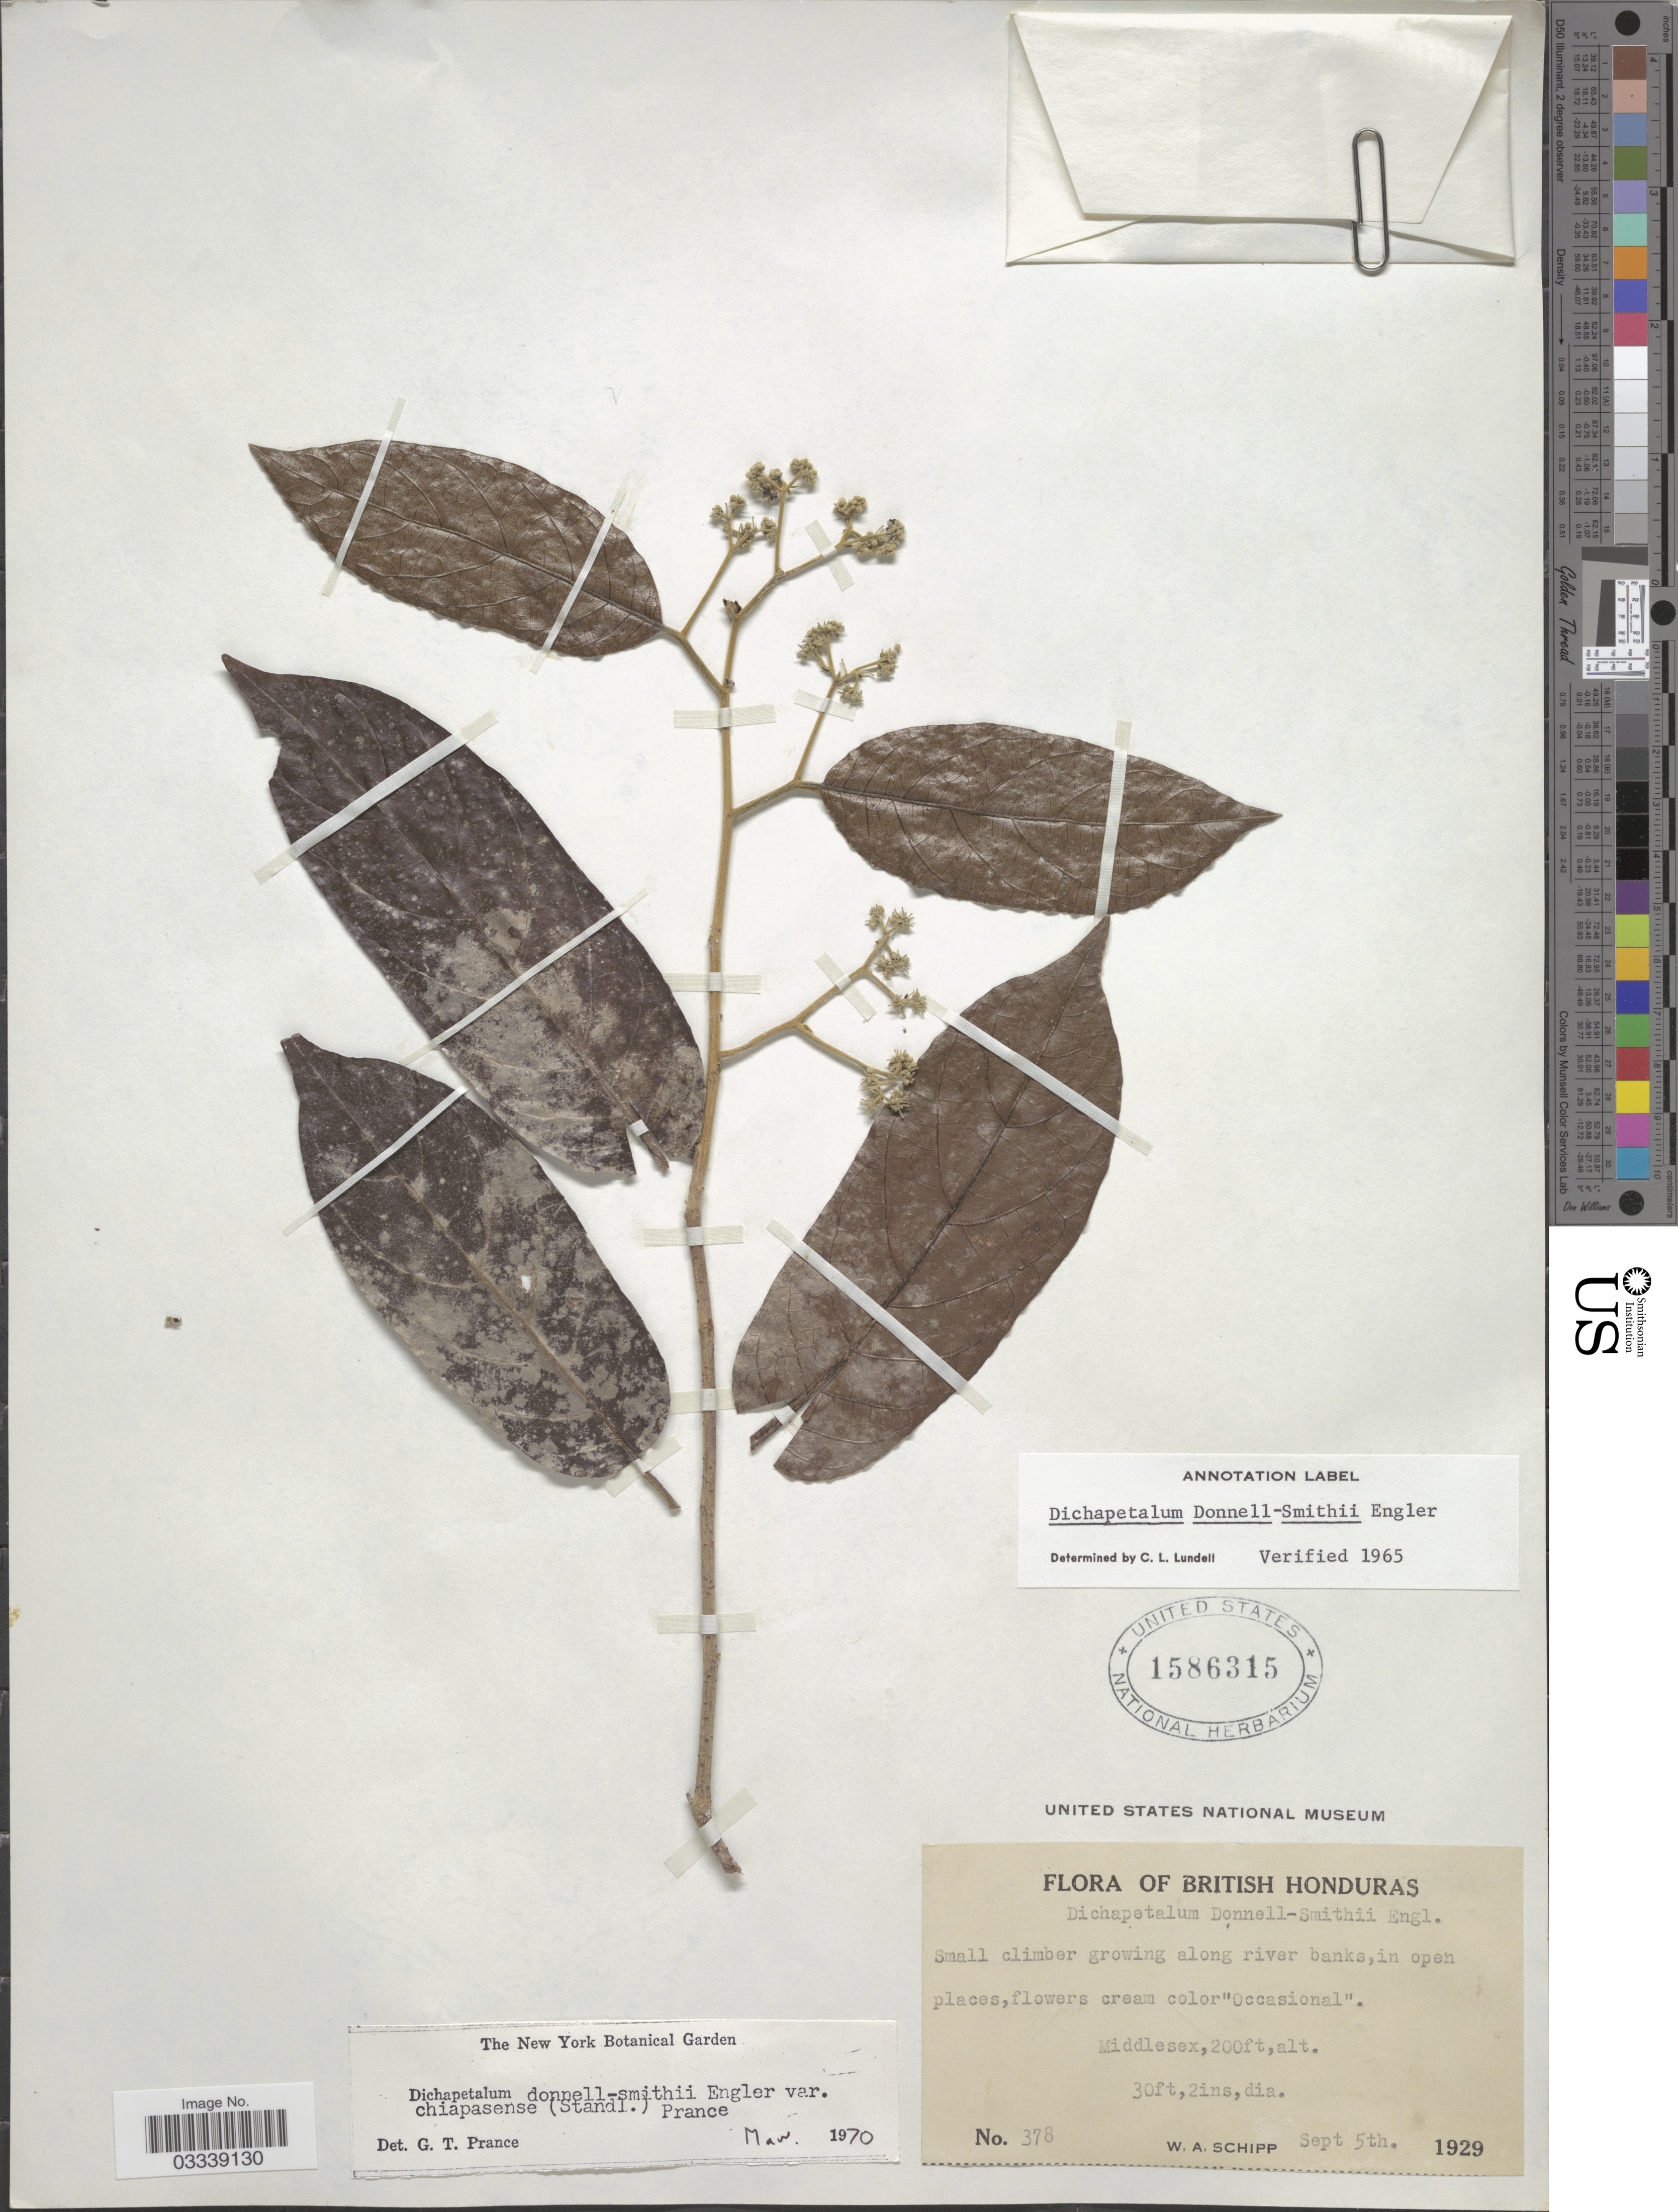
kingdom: Plantae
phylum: Tracheophyta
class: Magnoliopsida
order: Malpighiales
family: Dichapetalaceae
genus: Dichapetalum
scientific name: Dichapetalum donnell-smithii var. chiapasense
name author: (Standl.) Prance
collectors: W. Schipp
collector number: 378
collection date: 1929-09-05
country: Belize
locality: British Honduras. Middlesex.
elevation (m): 61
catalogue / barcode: US 1586315